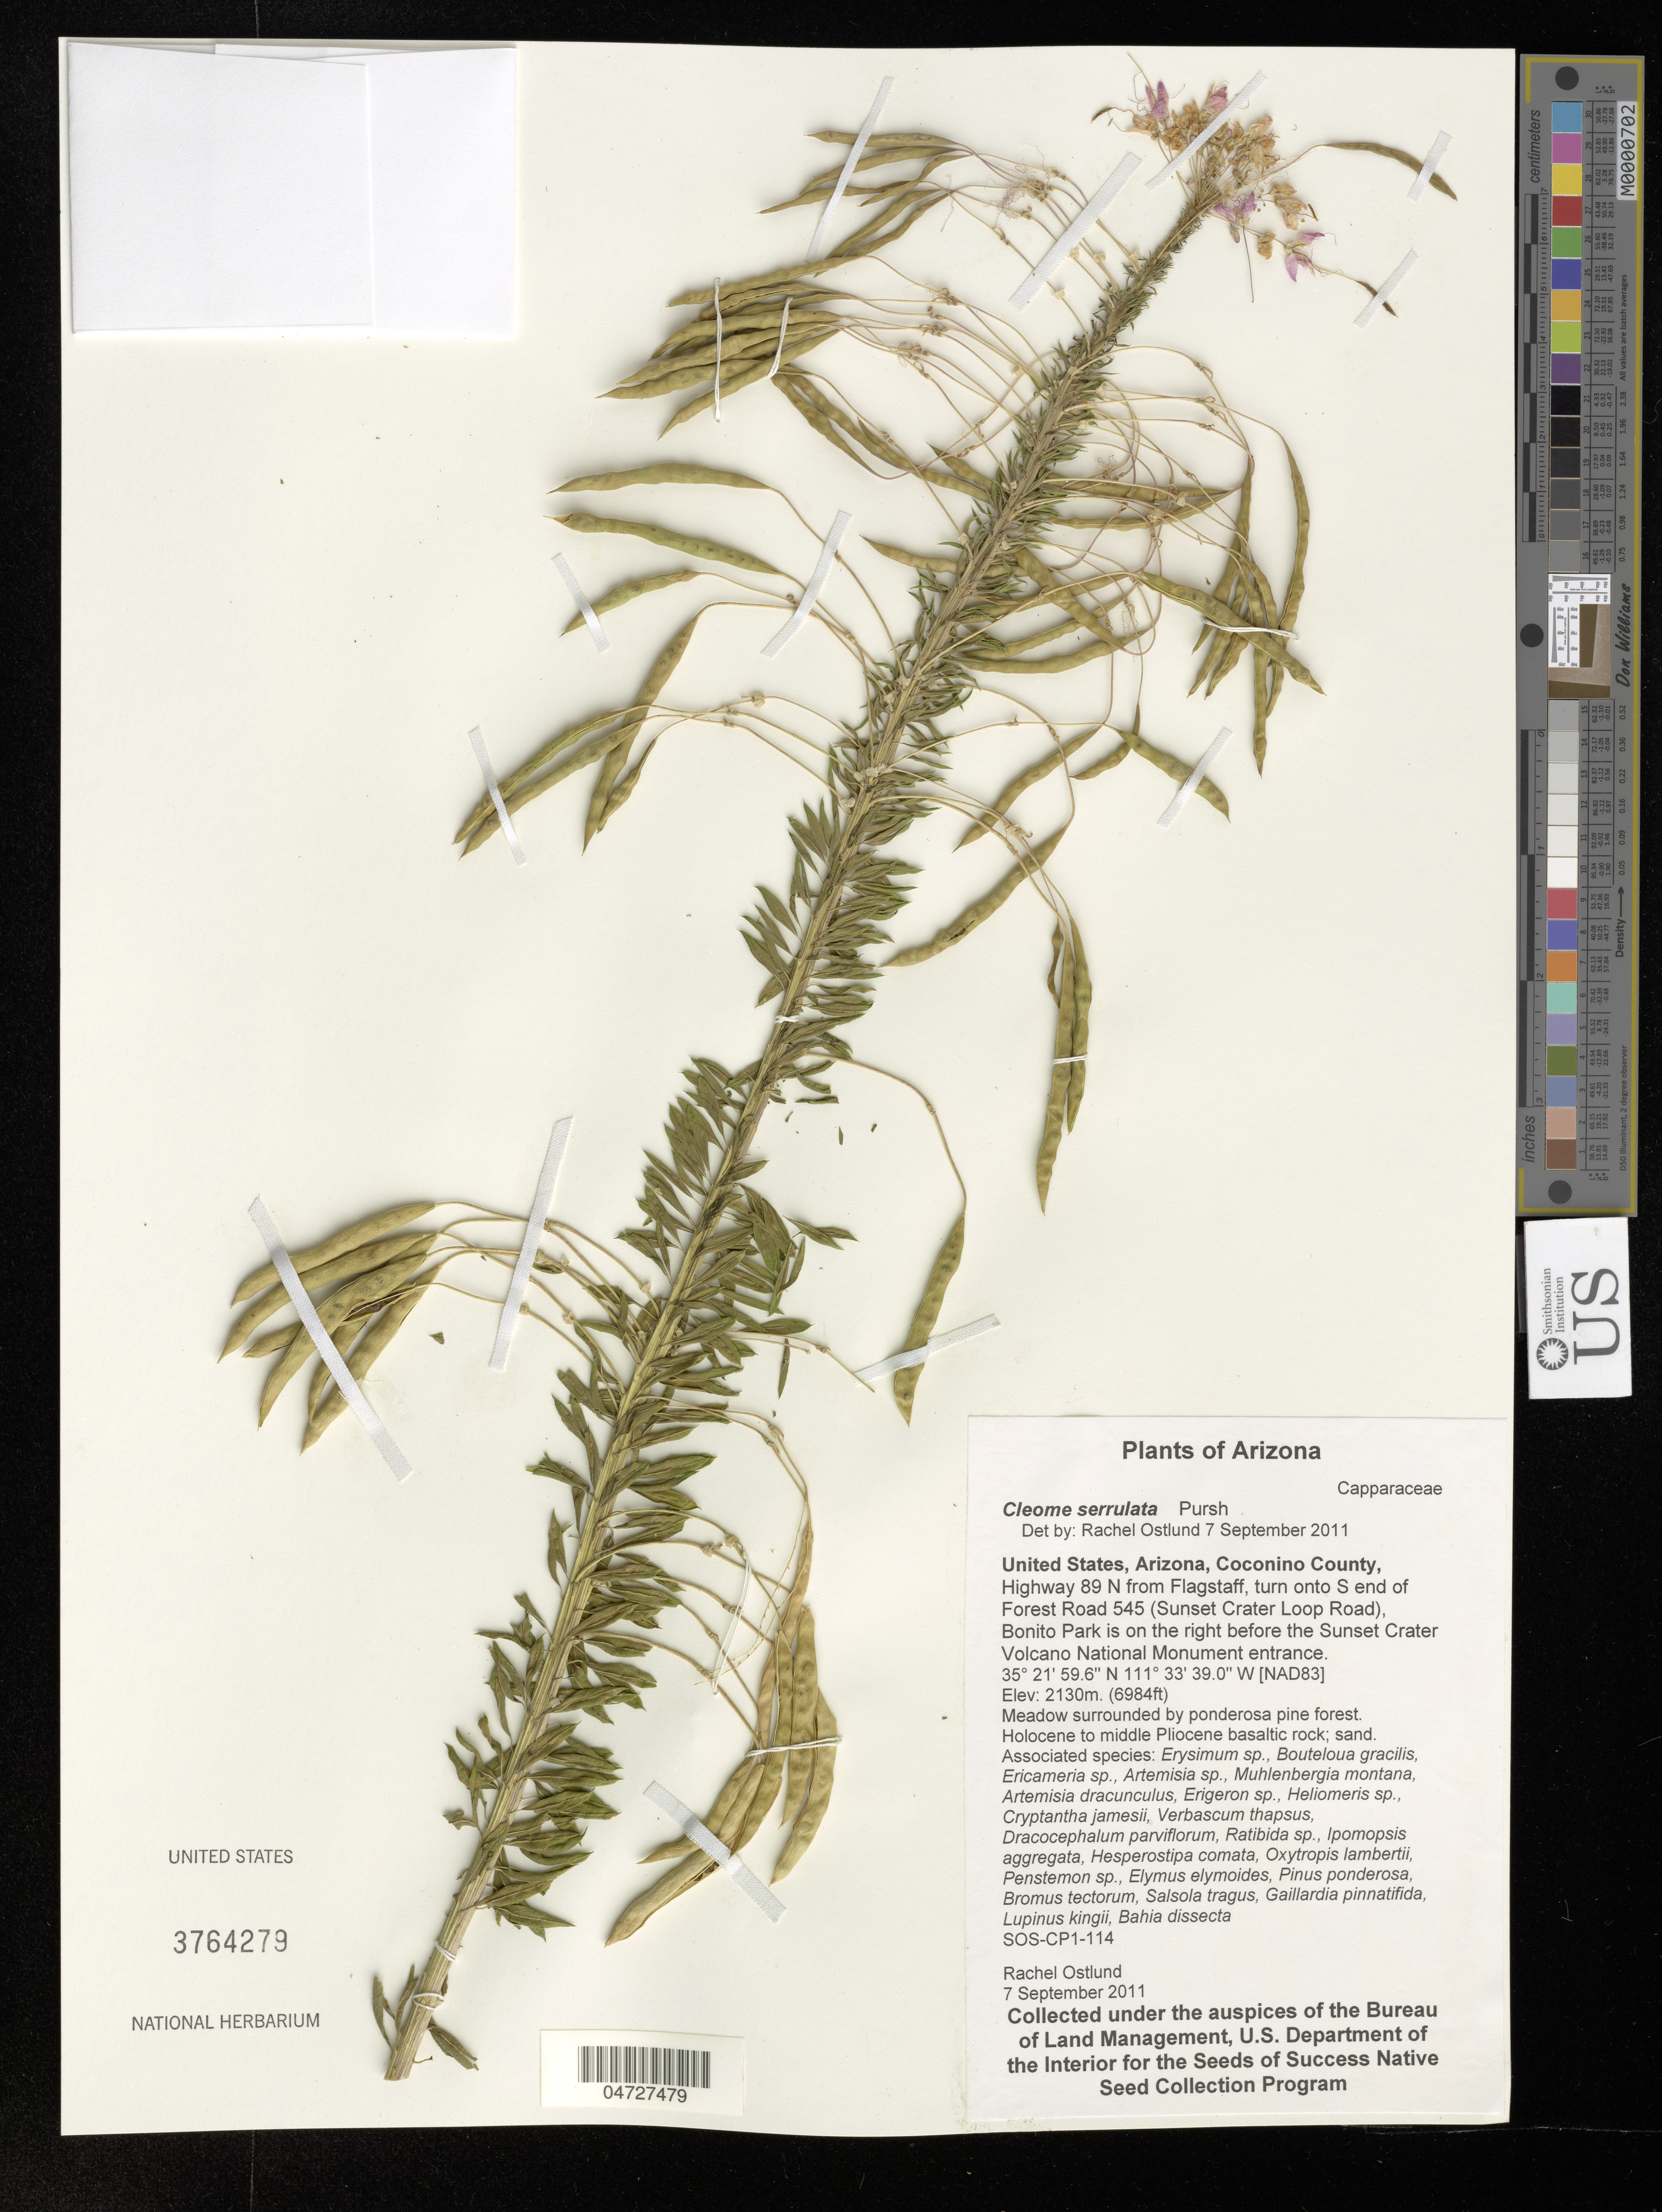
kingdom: Plantae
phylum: Tracheophyta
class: Magnoliopsida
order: Brassicales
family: Cleomaceae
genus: Cleome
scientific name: Cleome serrulata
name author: Pursh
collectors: R. Ostlund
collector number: SOS-CP1-114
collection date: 2011-09-07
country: United States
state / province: Arizona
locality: Coconino County, Highway 89 N from Flagstaff, turn onto S end of Forest Road 545 (Sunset Crater Loop Road), Bonito Park is on the right before the Sunset Crater Volcano National Monument entrance.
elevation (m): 2130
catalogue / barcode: US 3764279